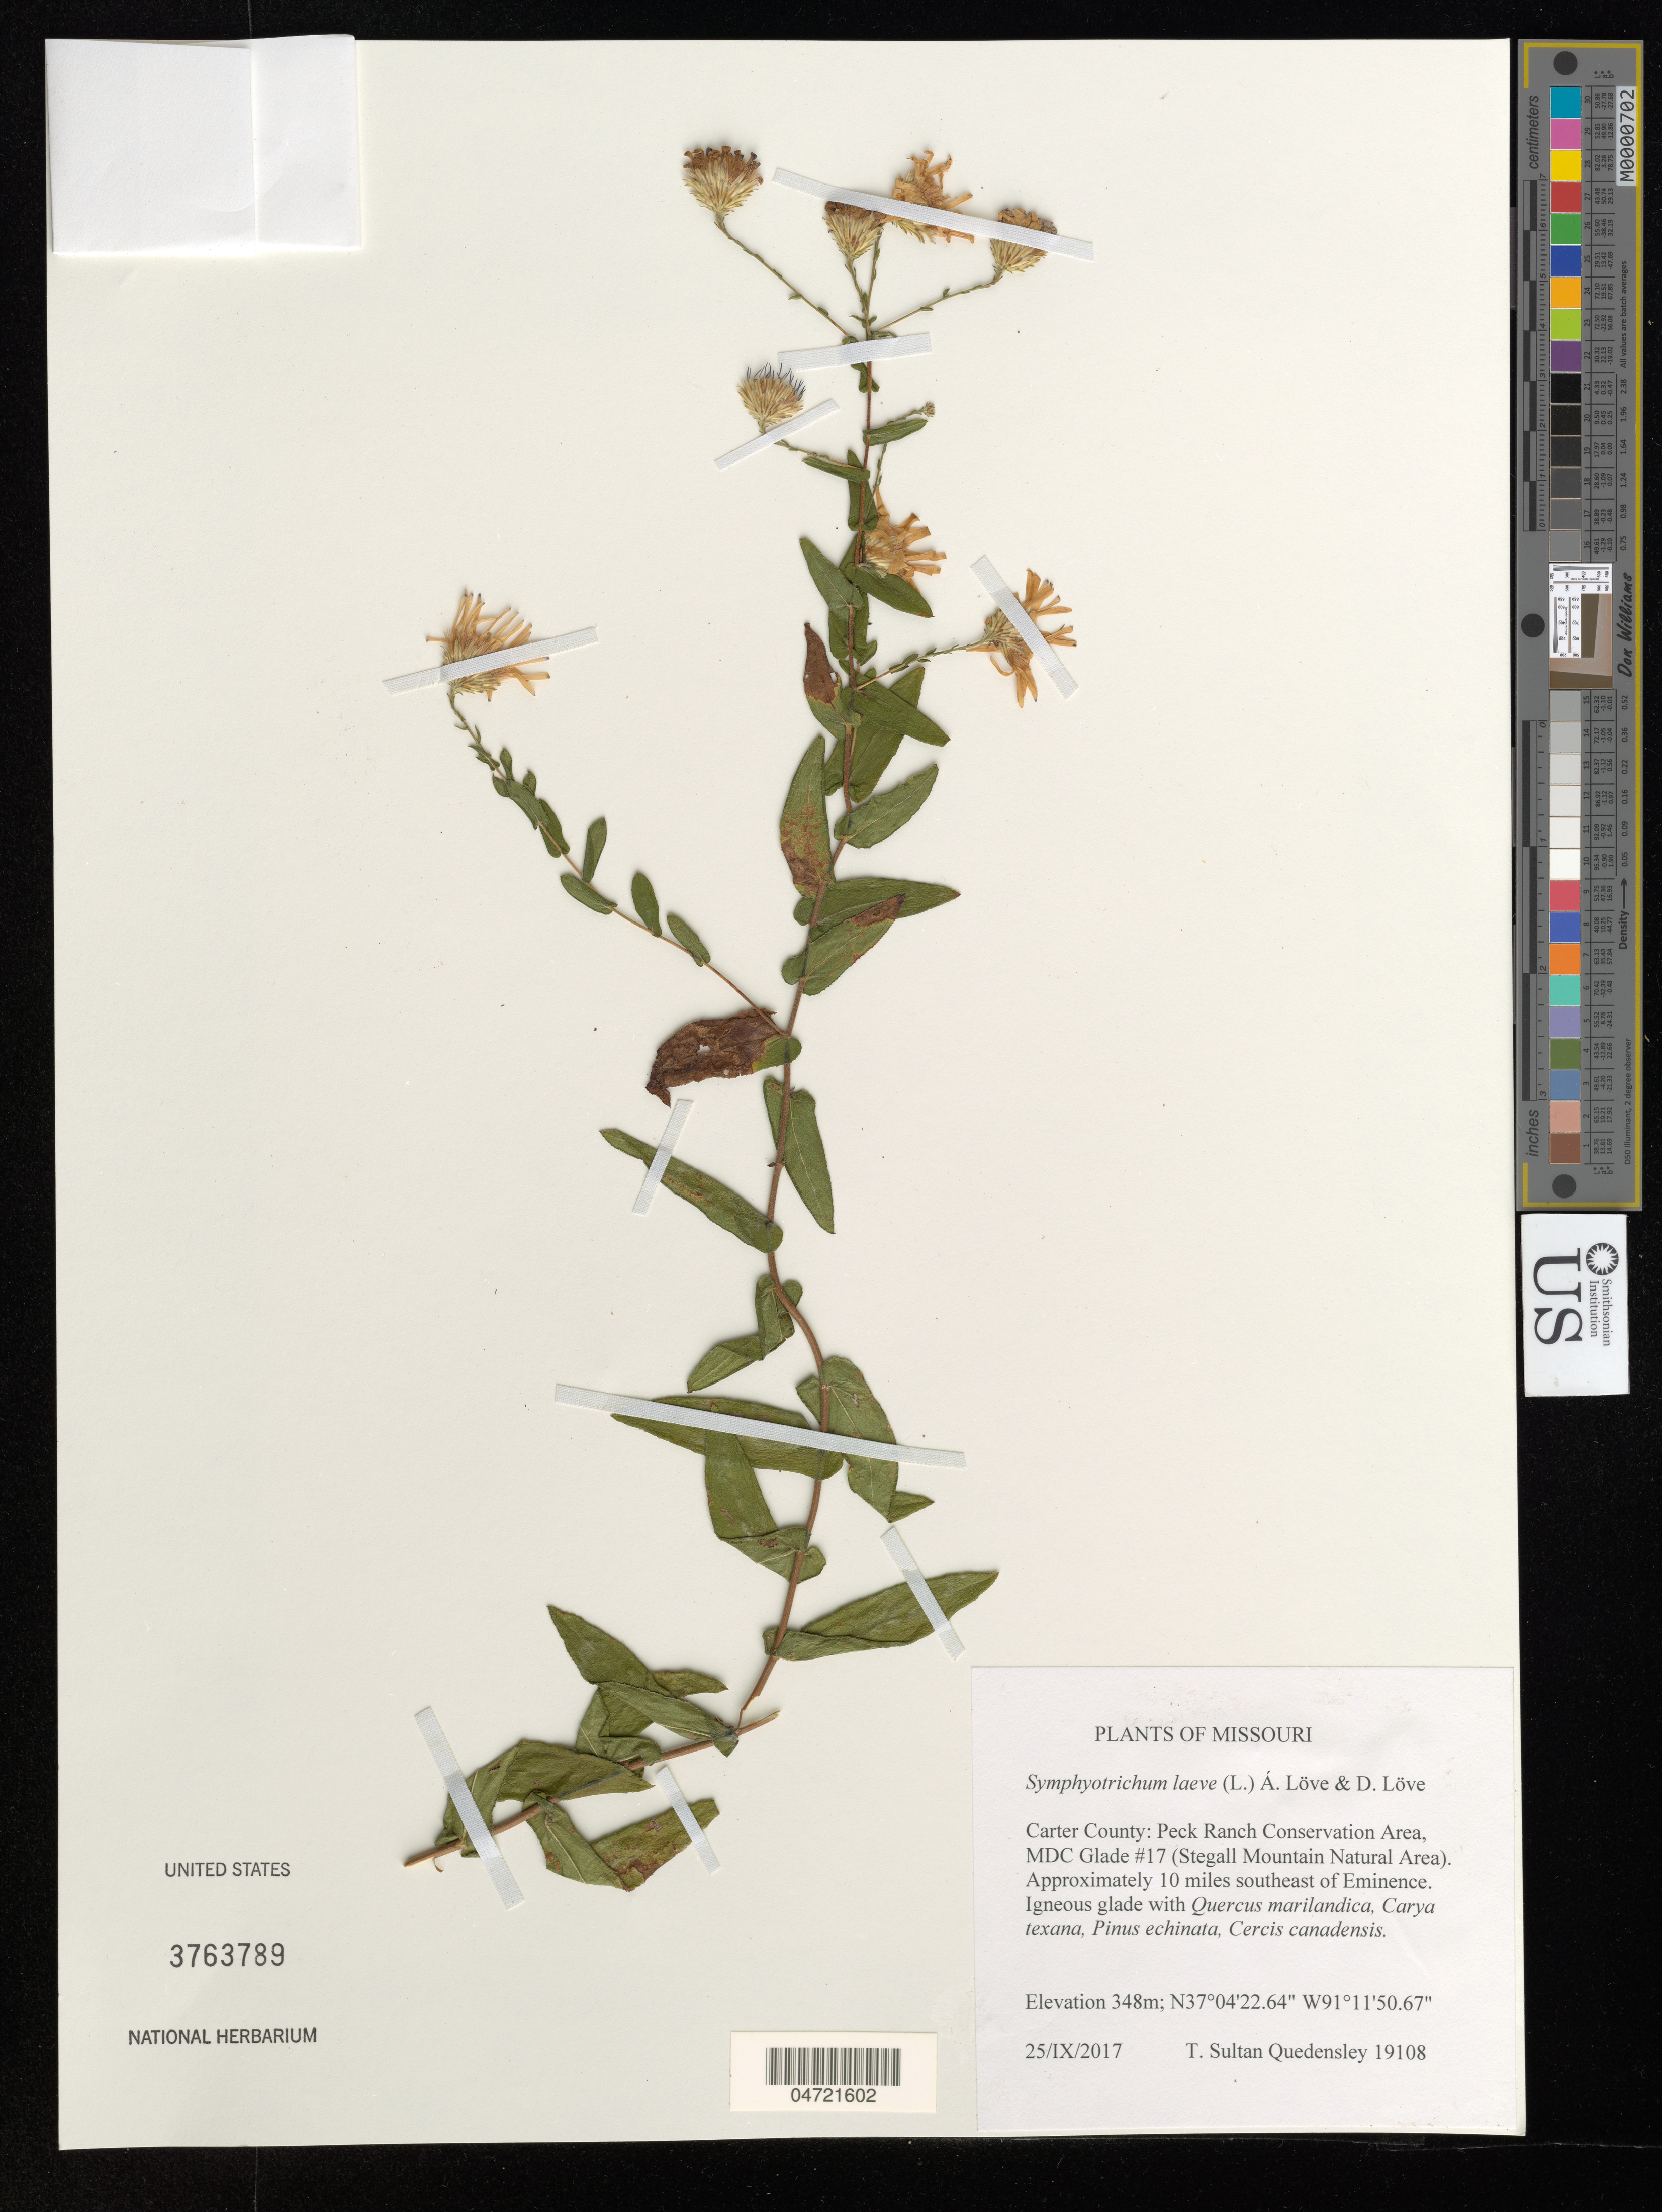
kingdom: Plantae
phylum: Tracheophyta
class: Magnoliopsida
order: Asterales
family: Asteraceae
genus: Symphyotrichum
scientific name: Symphyotrichum laeve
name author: (L.) Á. Löve & D. Löve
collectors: T. S. Quedensley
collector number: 19108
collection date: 2017-09-25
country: United States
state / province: Missouri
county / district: Carter County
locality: Peck Ranch Conservation Area, MDC Glade #17. (Stegall Mountain Natural Area). Approx. 10 miles SE of Eminence.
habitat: Igneous glade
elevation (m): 348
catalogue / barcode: US 3763789